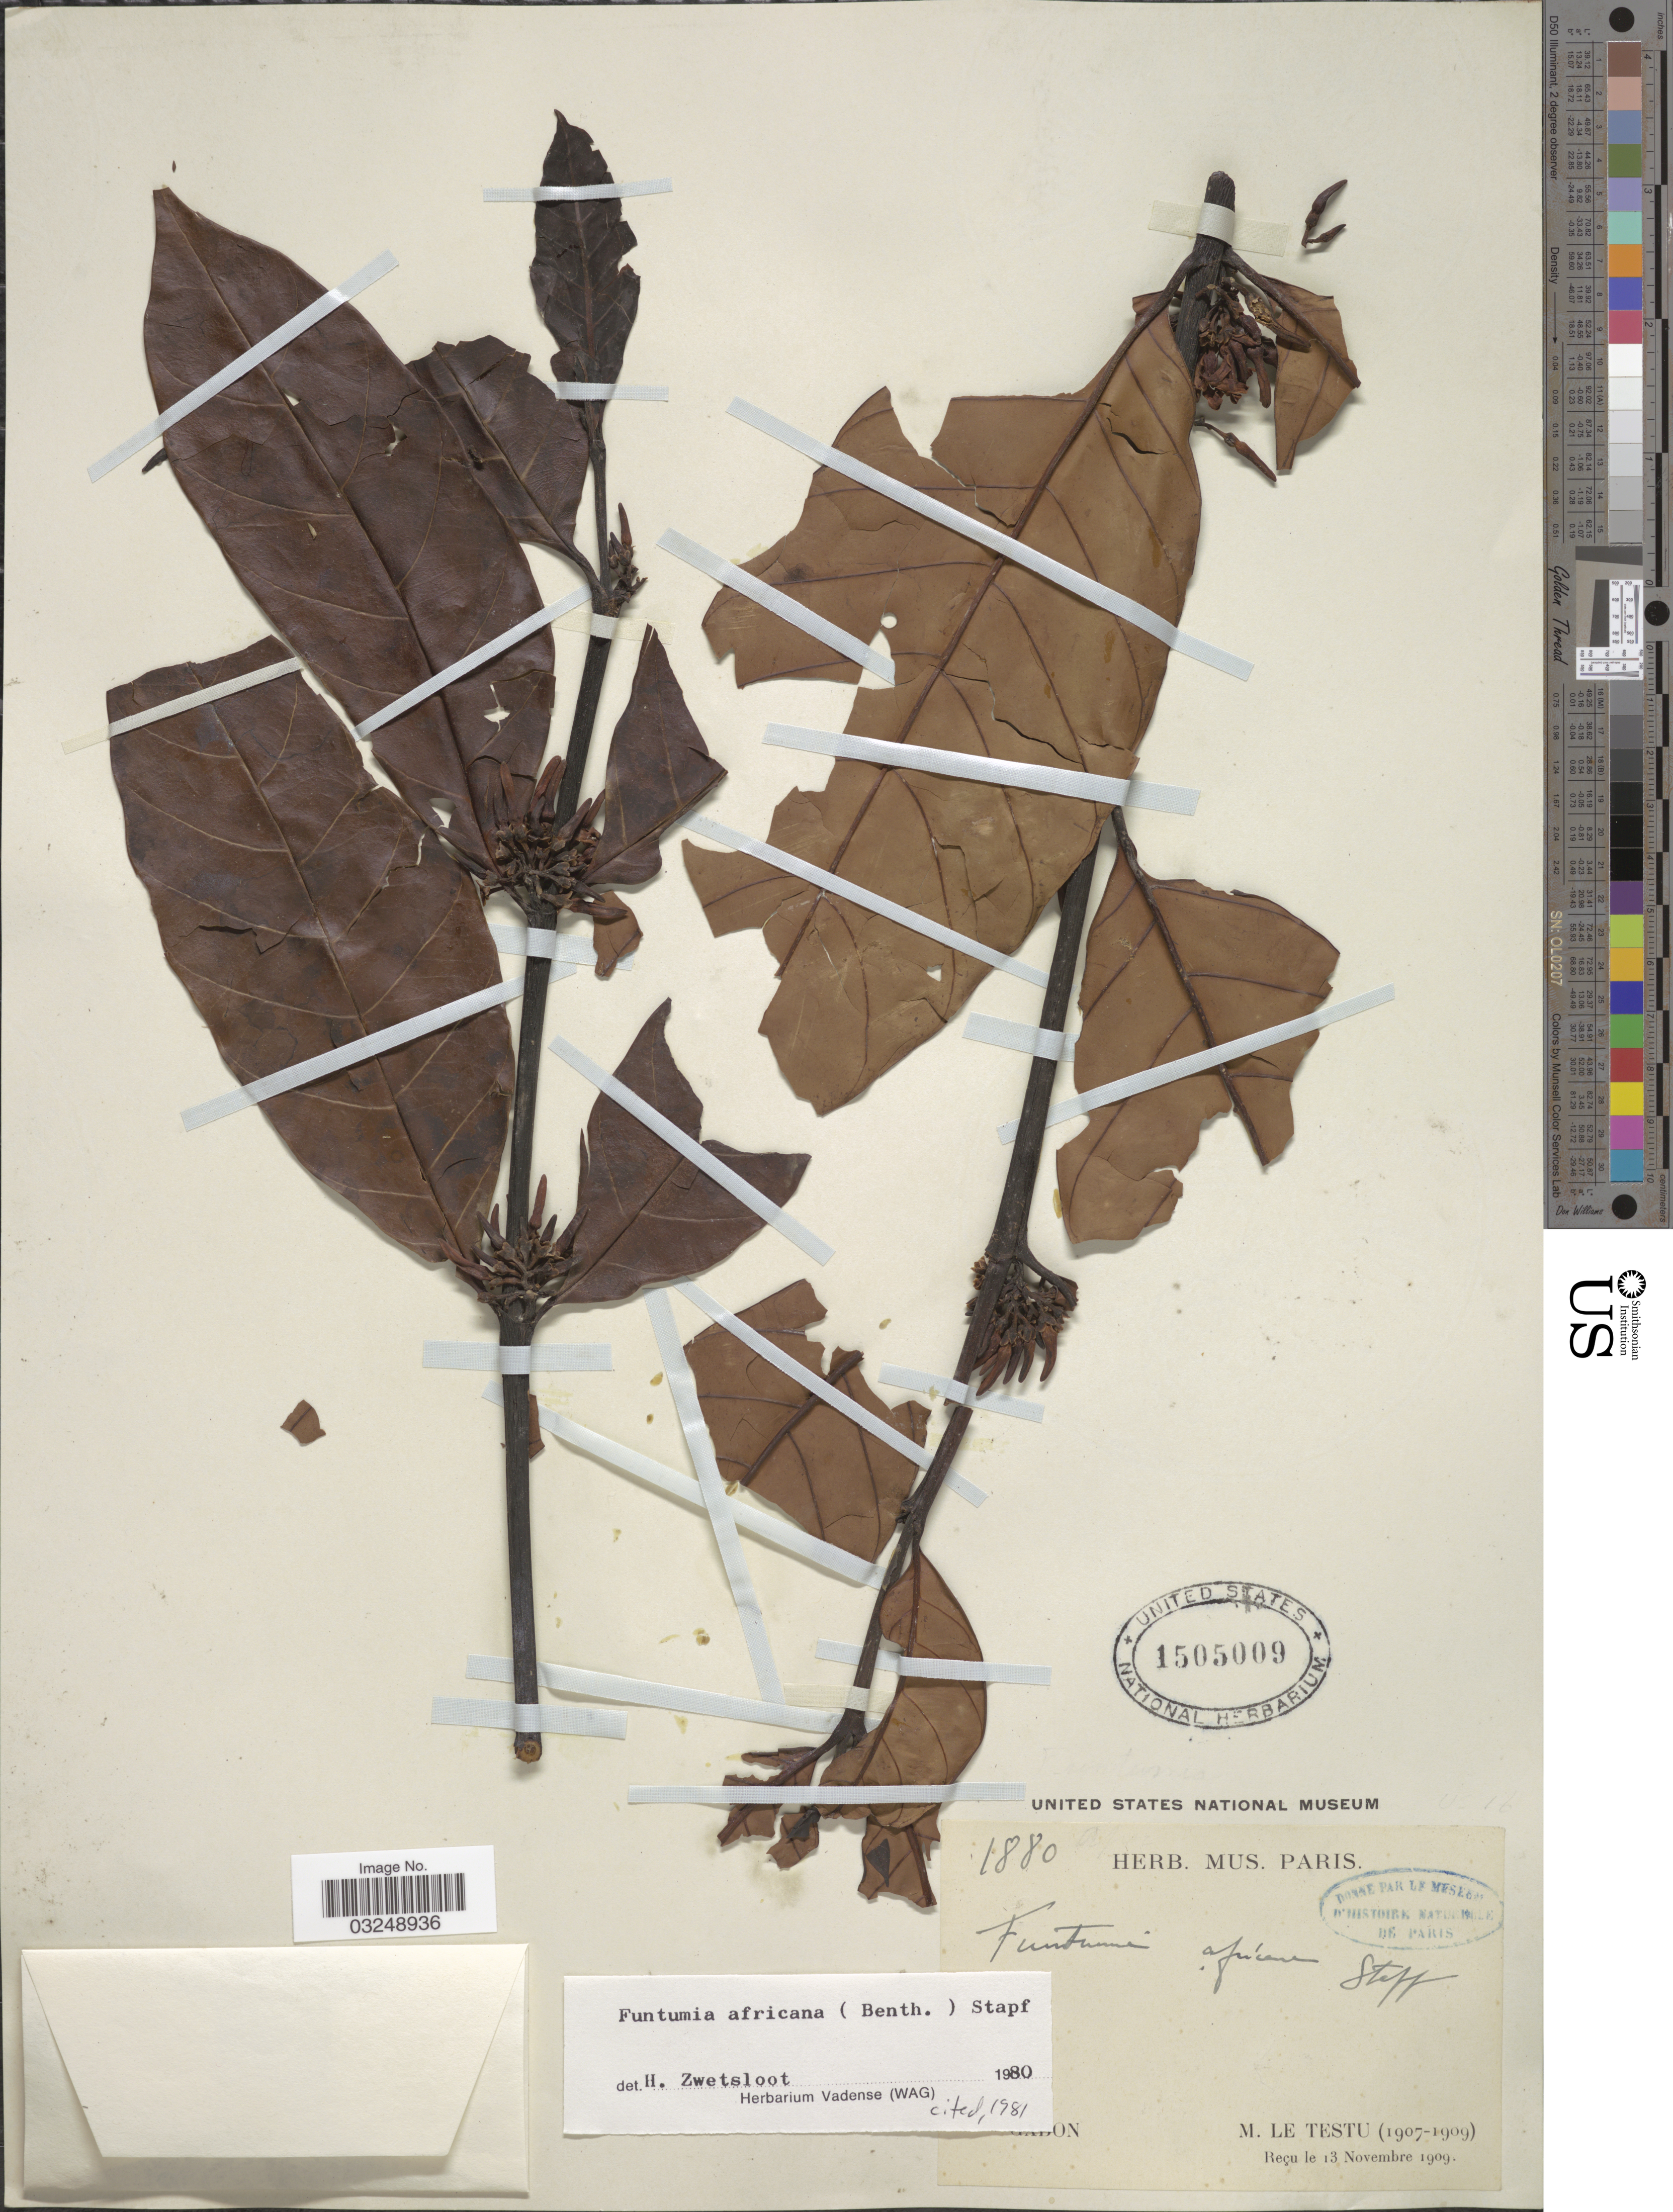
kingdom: Plantae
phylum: Tracheophyta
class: Magnoliopsida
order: Gentianales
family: Apocynaceae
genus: Funtumia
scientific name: Funtumia africana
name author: (Benth.) Stapf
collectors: M. Le Testu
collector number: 1880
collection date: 1907/1909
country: Gabon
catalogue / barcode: US 1505009